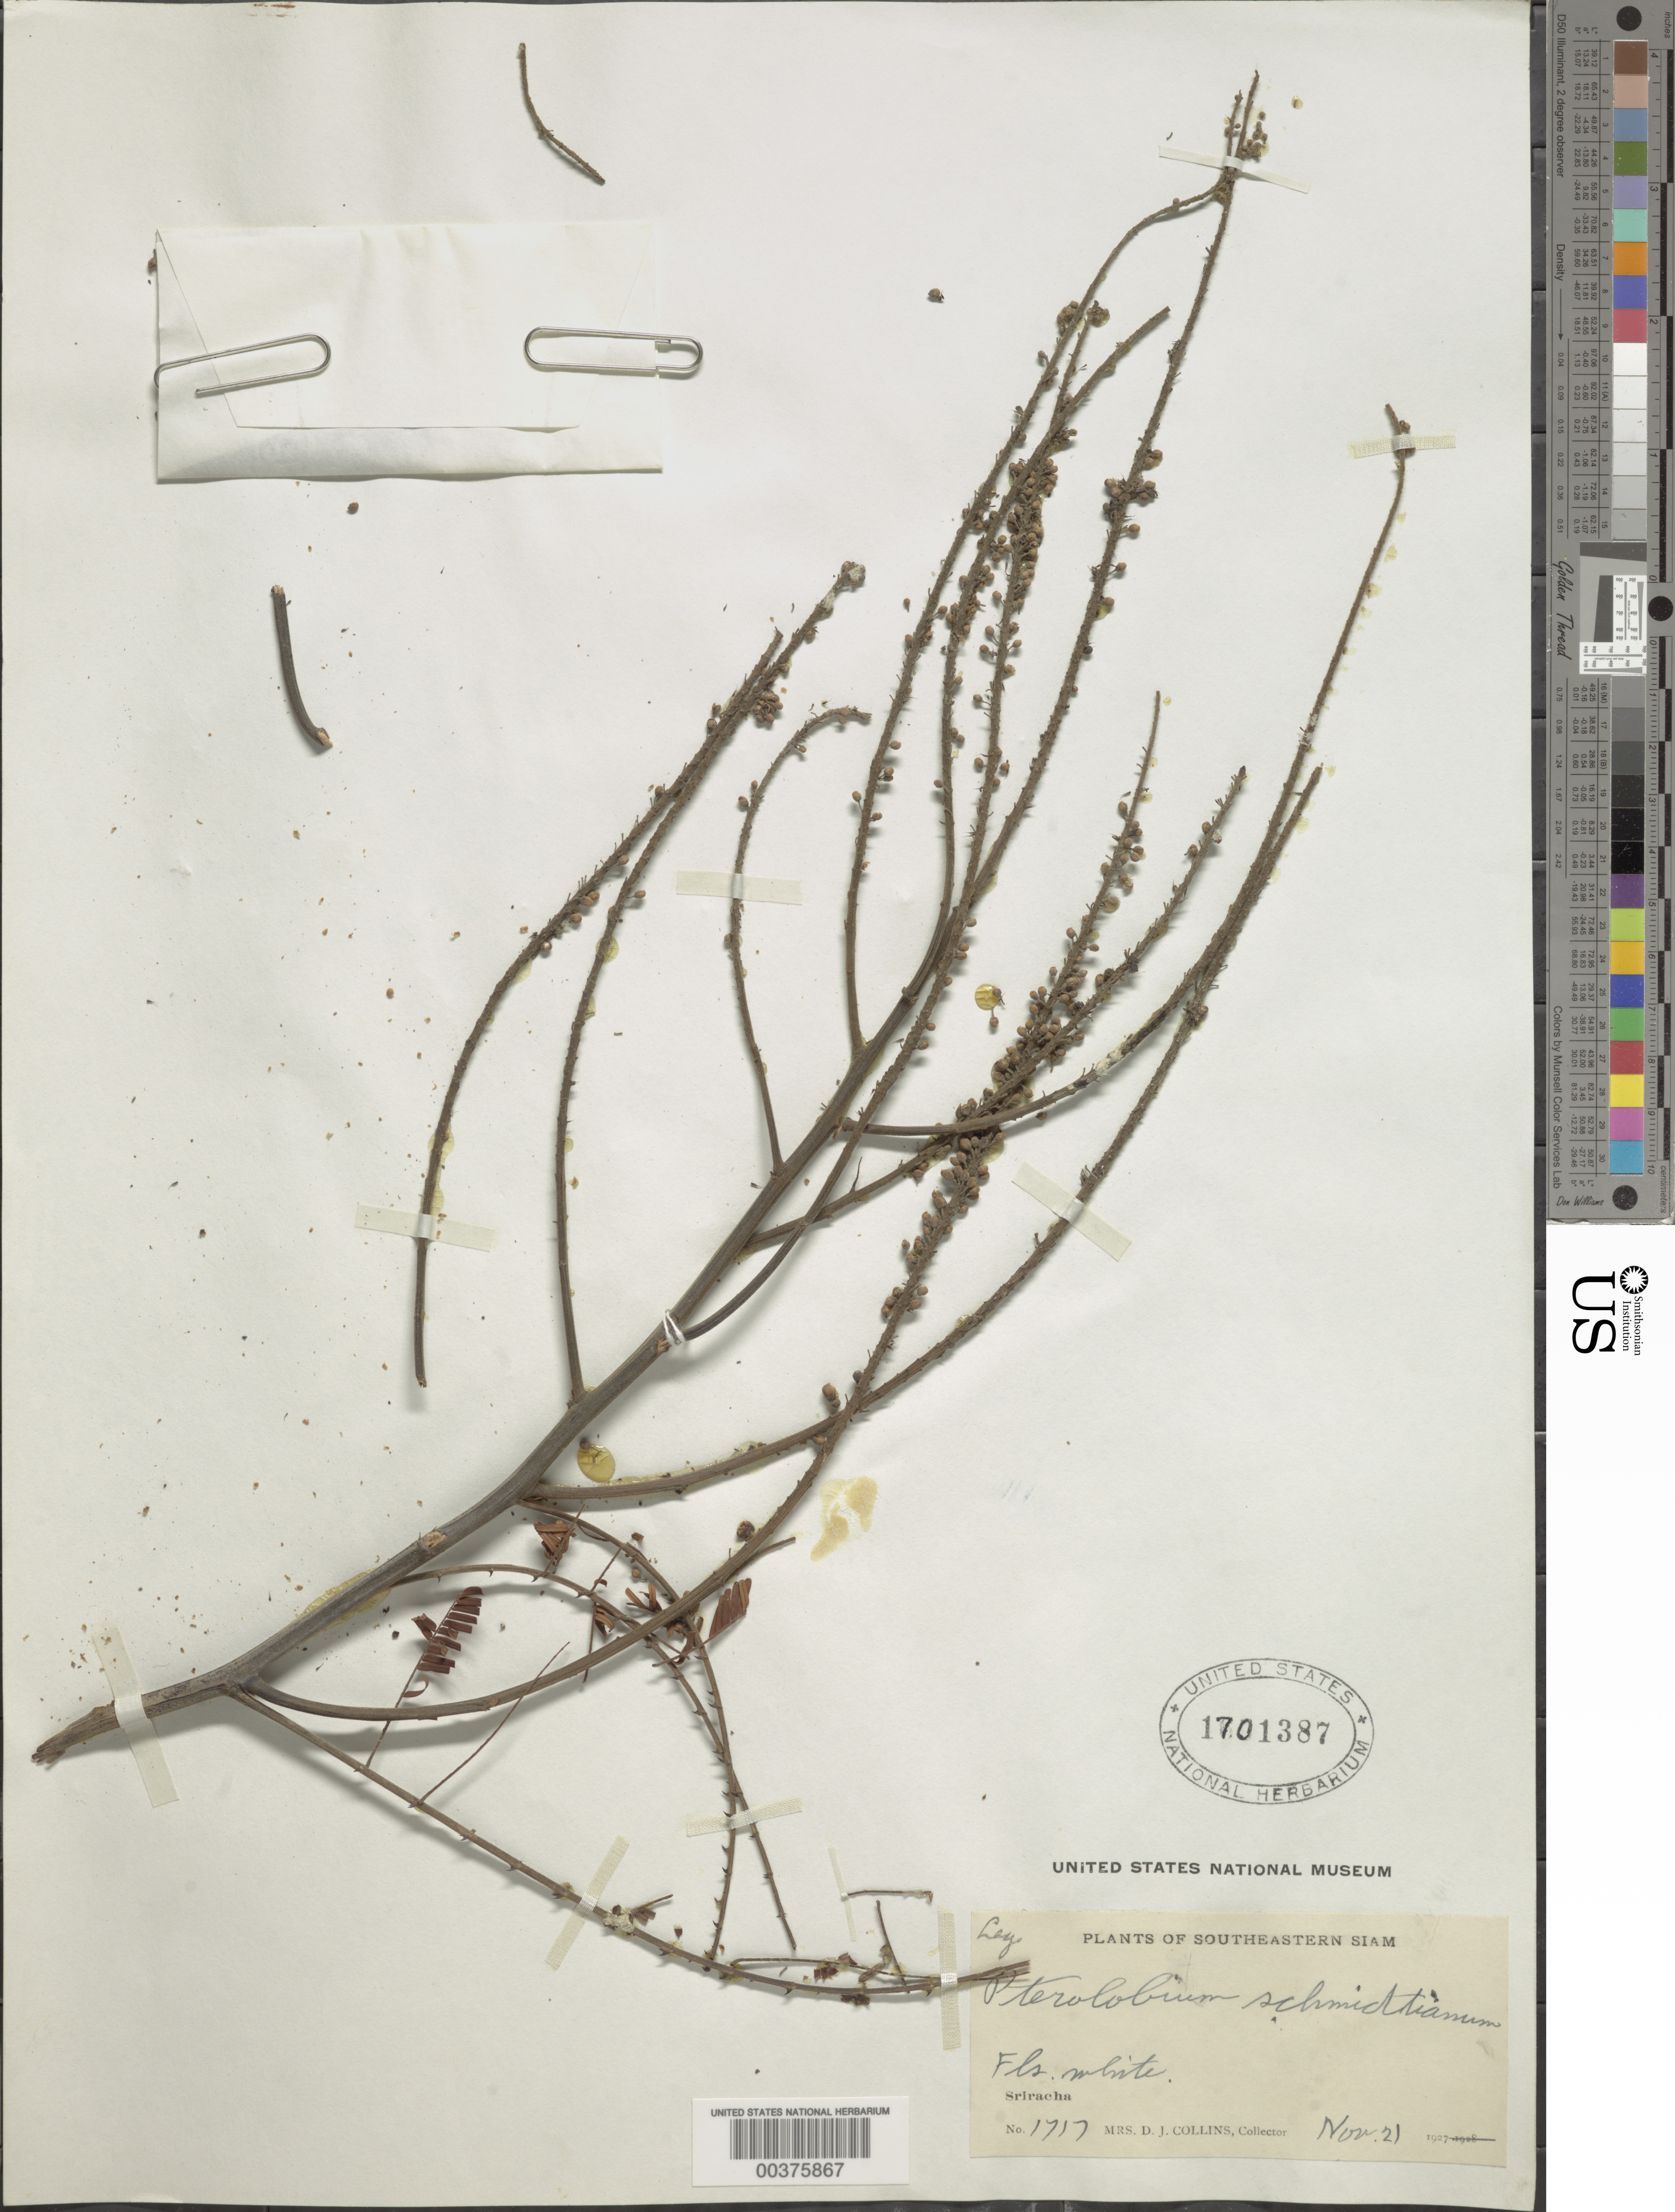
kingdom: Plantae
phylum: Tracheophyta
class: Magnoliopsida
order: Fabales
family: Fabaceae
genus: Pterolobium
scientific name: Pterolobium schmidtianum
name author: Harms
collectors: J. Collins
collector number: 1717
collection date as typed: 21 Nov 1927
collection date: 1927-11-21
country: Thailand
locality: Sriracha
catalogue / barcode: US 1701387